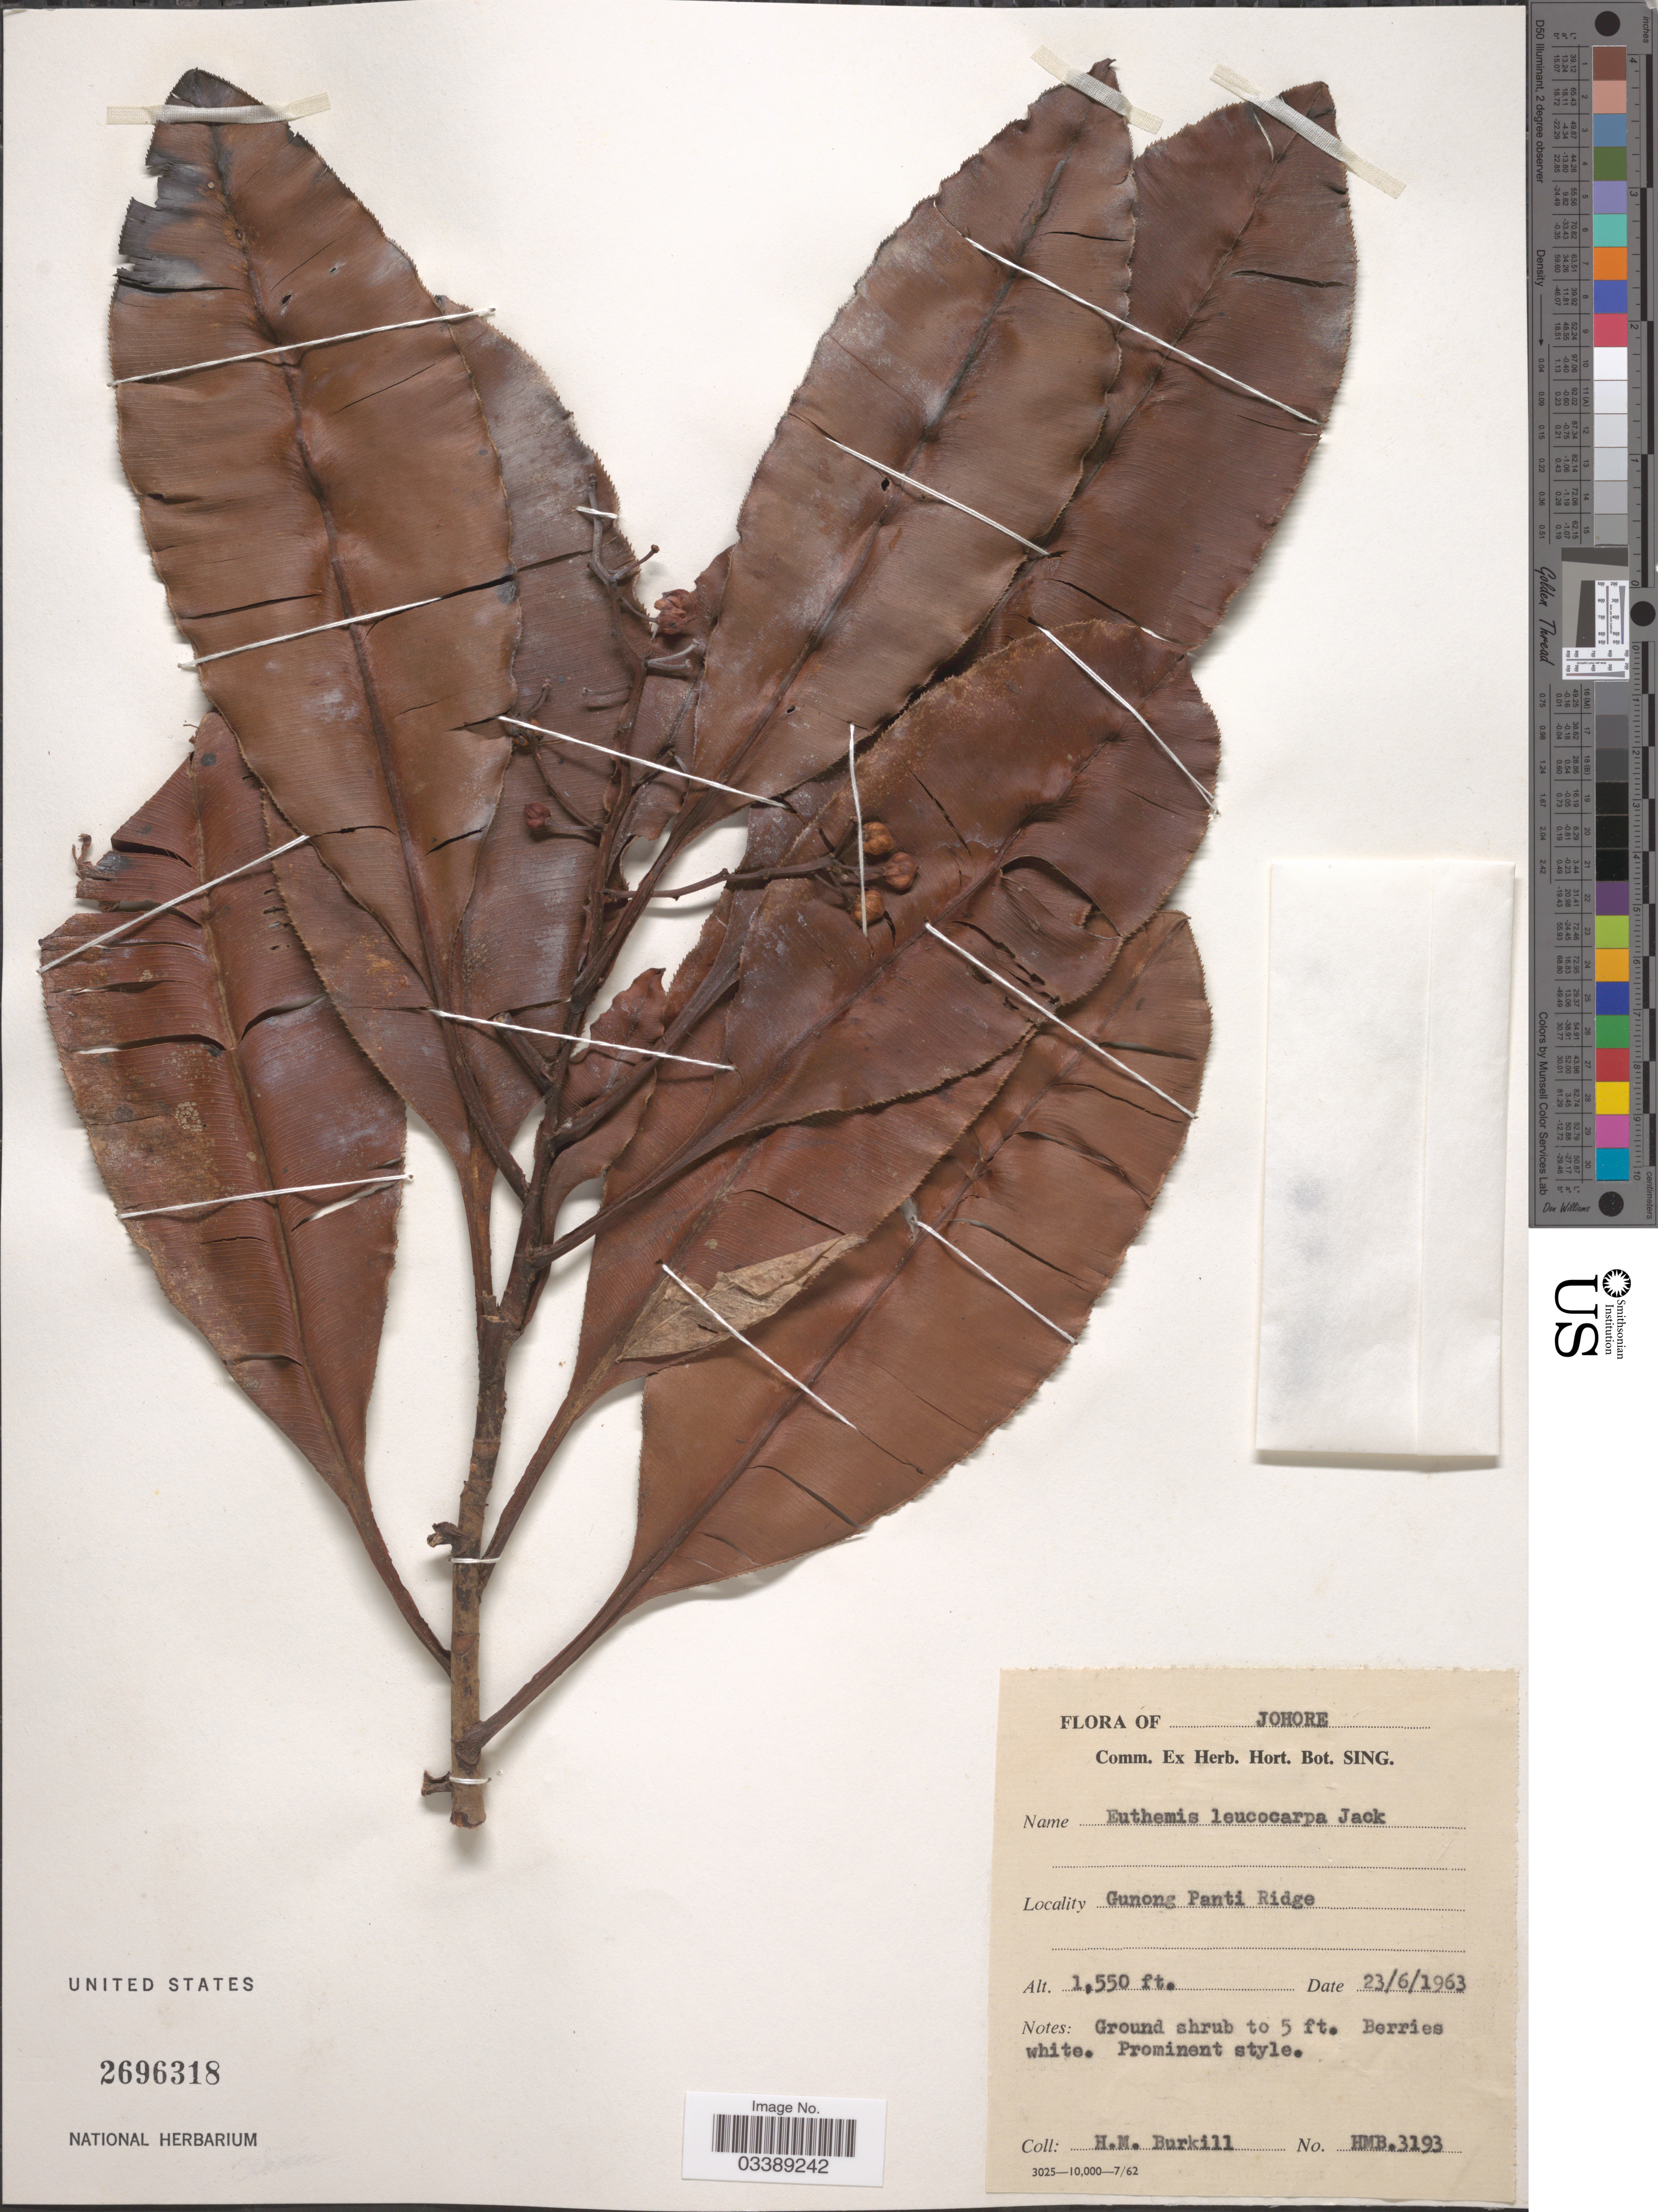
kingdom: Plantae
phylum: Tracheophyta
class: Magnoliopsida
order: Malpighiales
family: Ochnaceae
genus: Euthemis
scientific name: Euthemis leucocarpa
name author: Jack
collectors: H. M. Burkill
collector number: HMB.3193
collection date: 1963-06-23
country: Malaysia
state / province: Johor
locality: Johore. Gunong Panti Ridge.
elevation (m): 472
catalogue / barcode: US 2696318